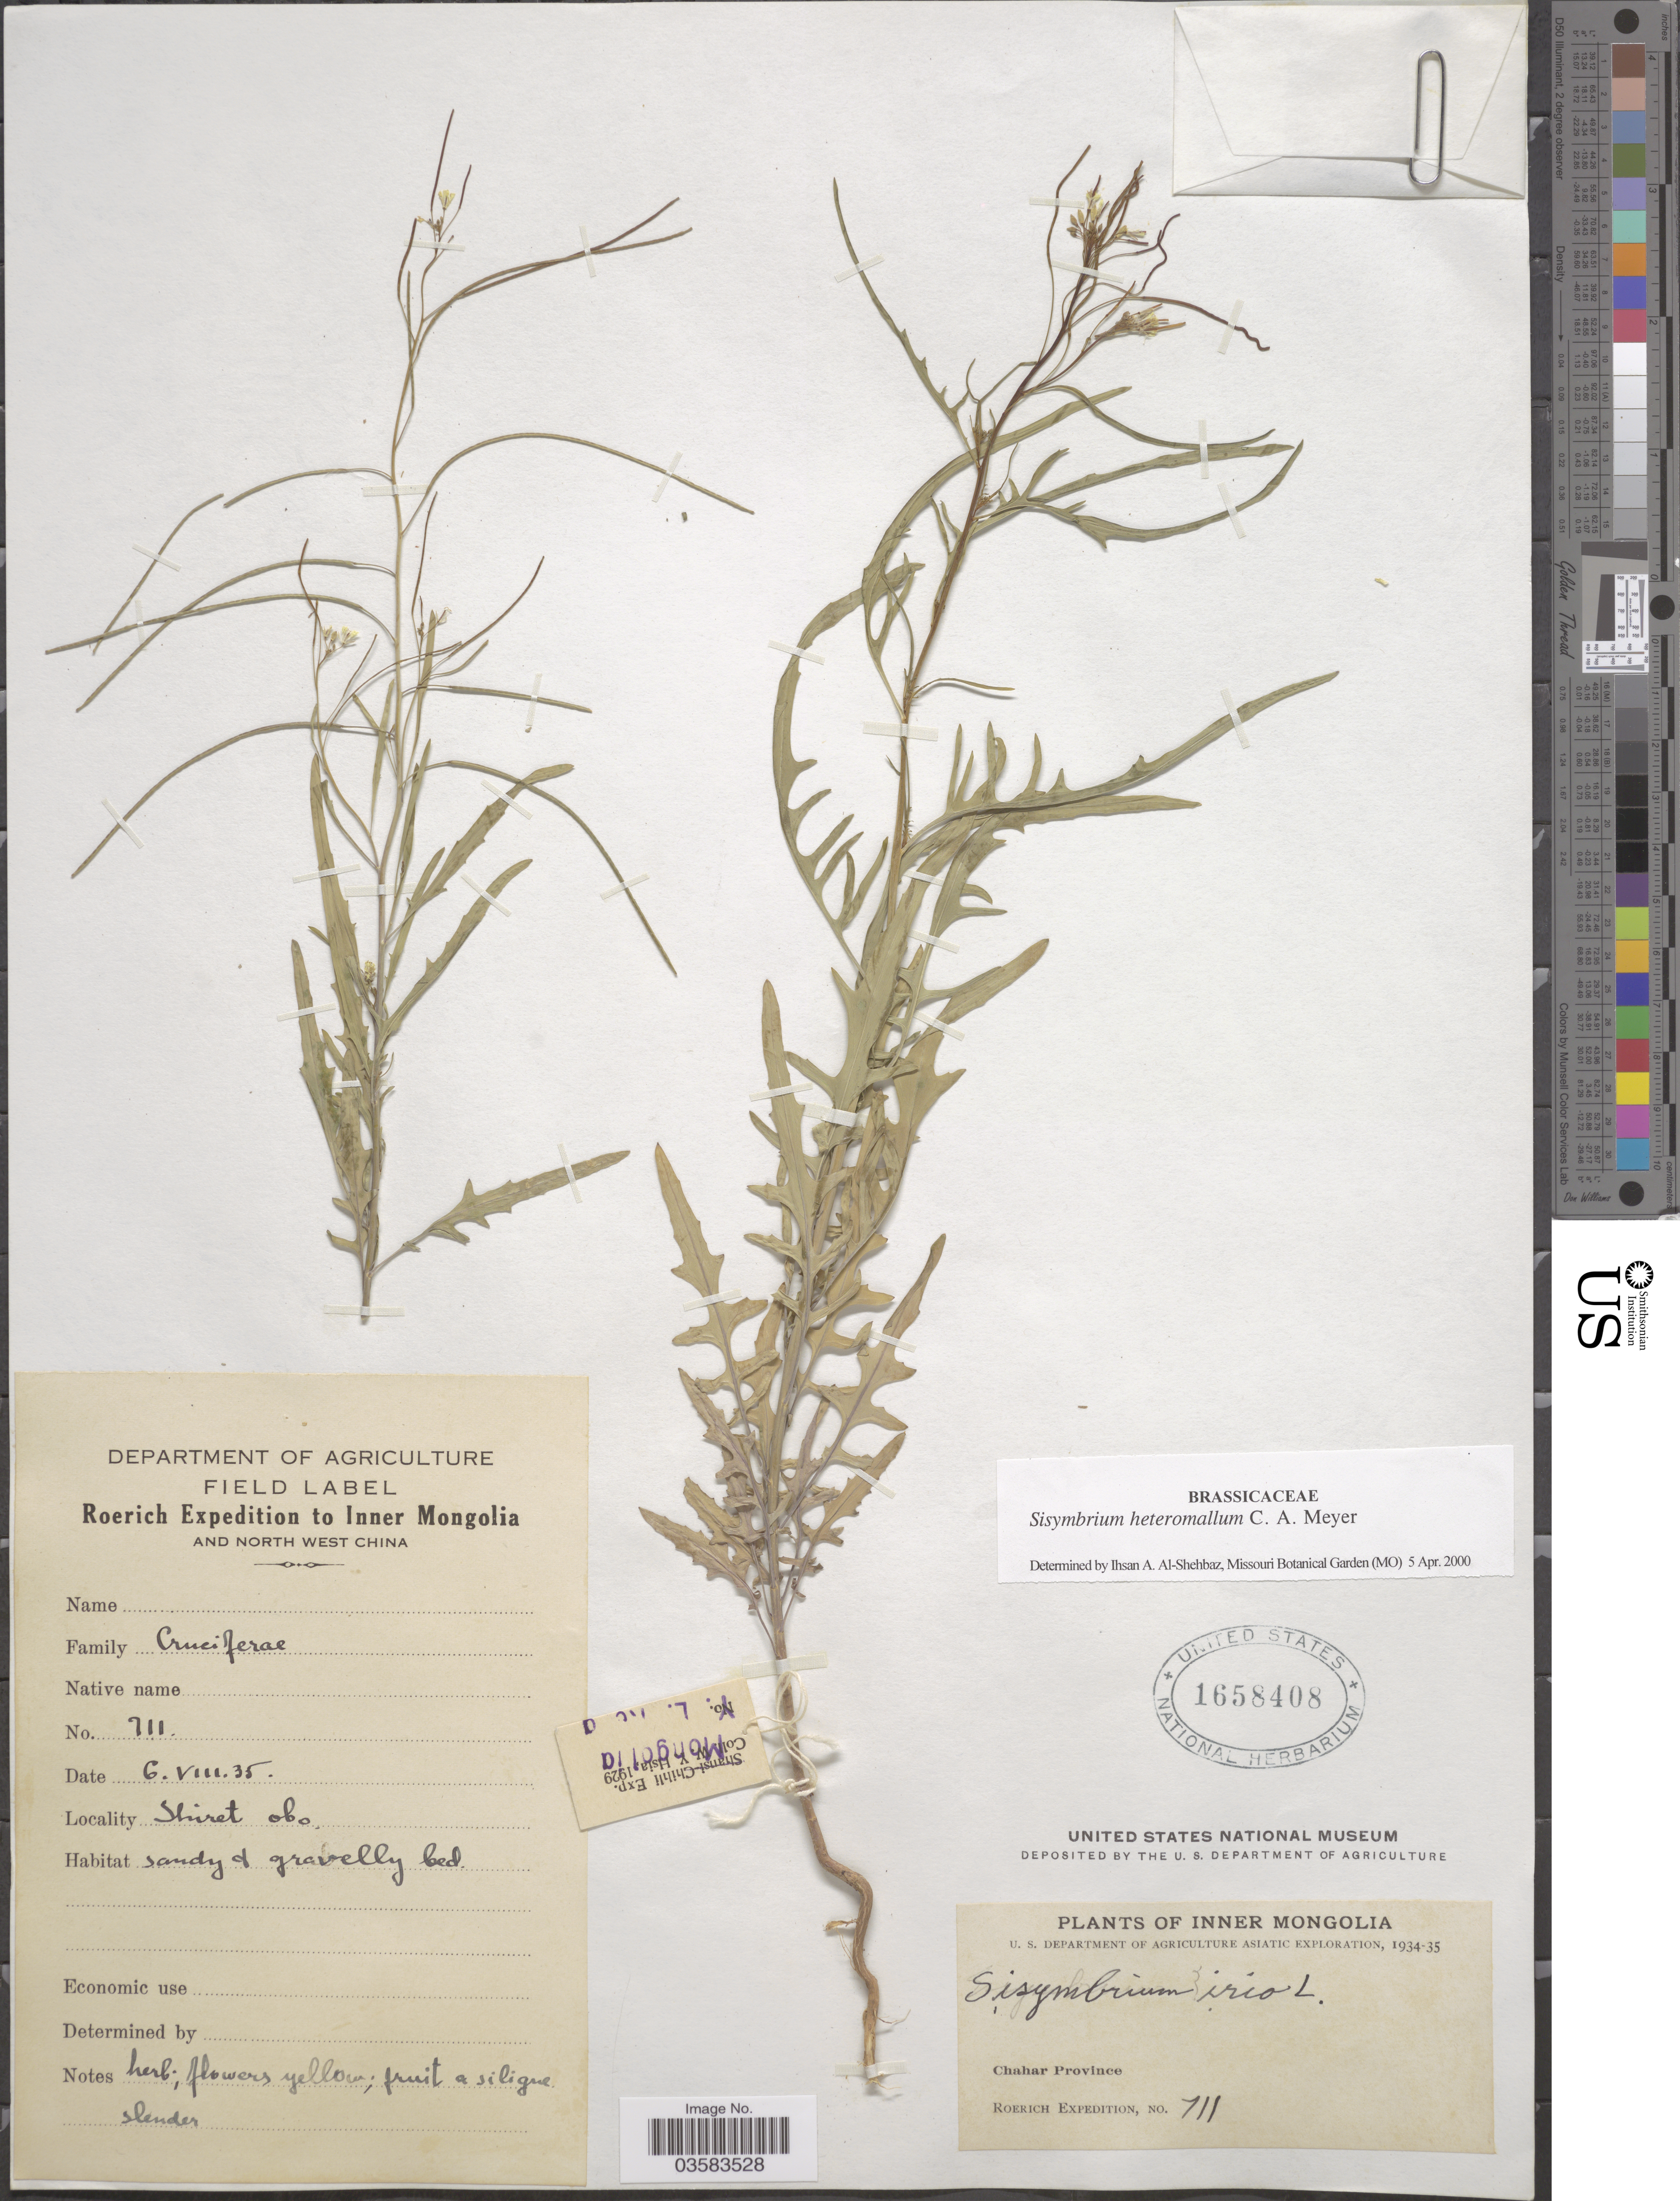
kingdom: Plantae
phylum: Tracheophyta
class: Magnoliopsida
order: Brassicales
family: Brassicaceae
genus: Sisymbrium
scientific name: Sisymbrium heteromallum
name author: C.A. Mey.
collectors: Roerich Expedition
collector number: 711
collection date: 1935-08-06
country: China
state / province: Nei Monggol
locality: Shiret obo. Inner Mongolia. Chahar Province.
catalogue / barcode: US 1658408